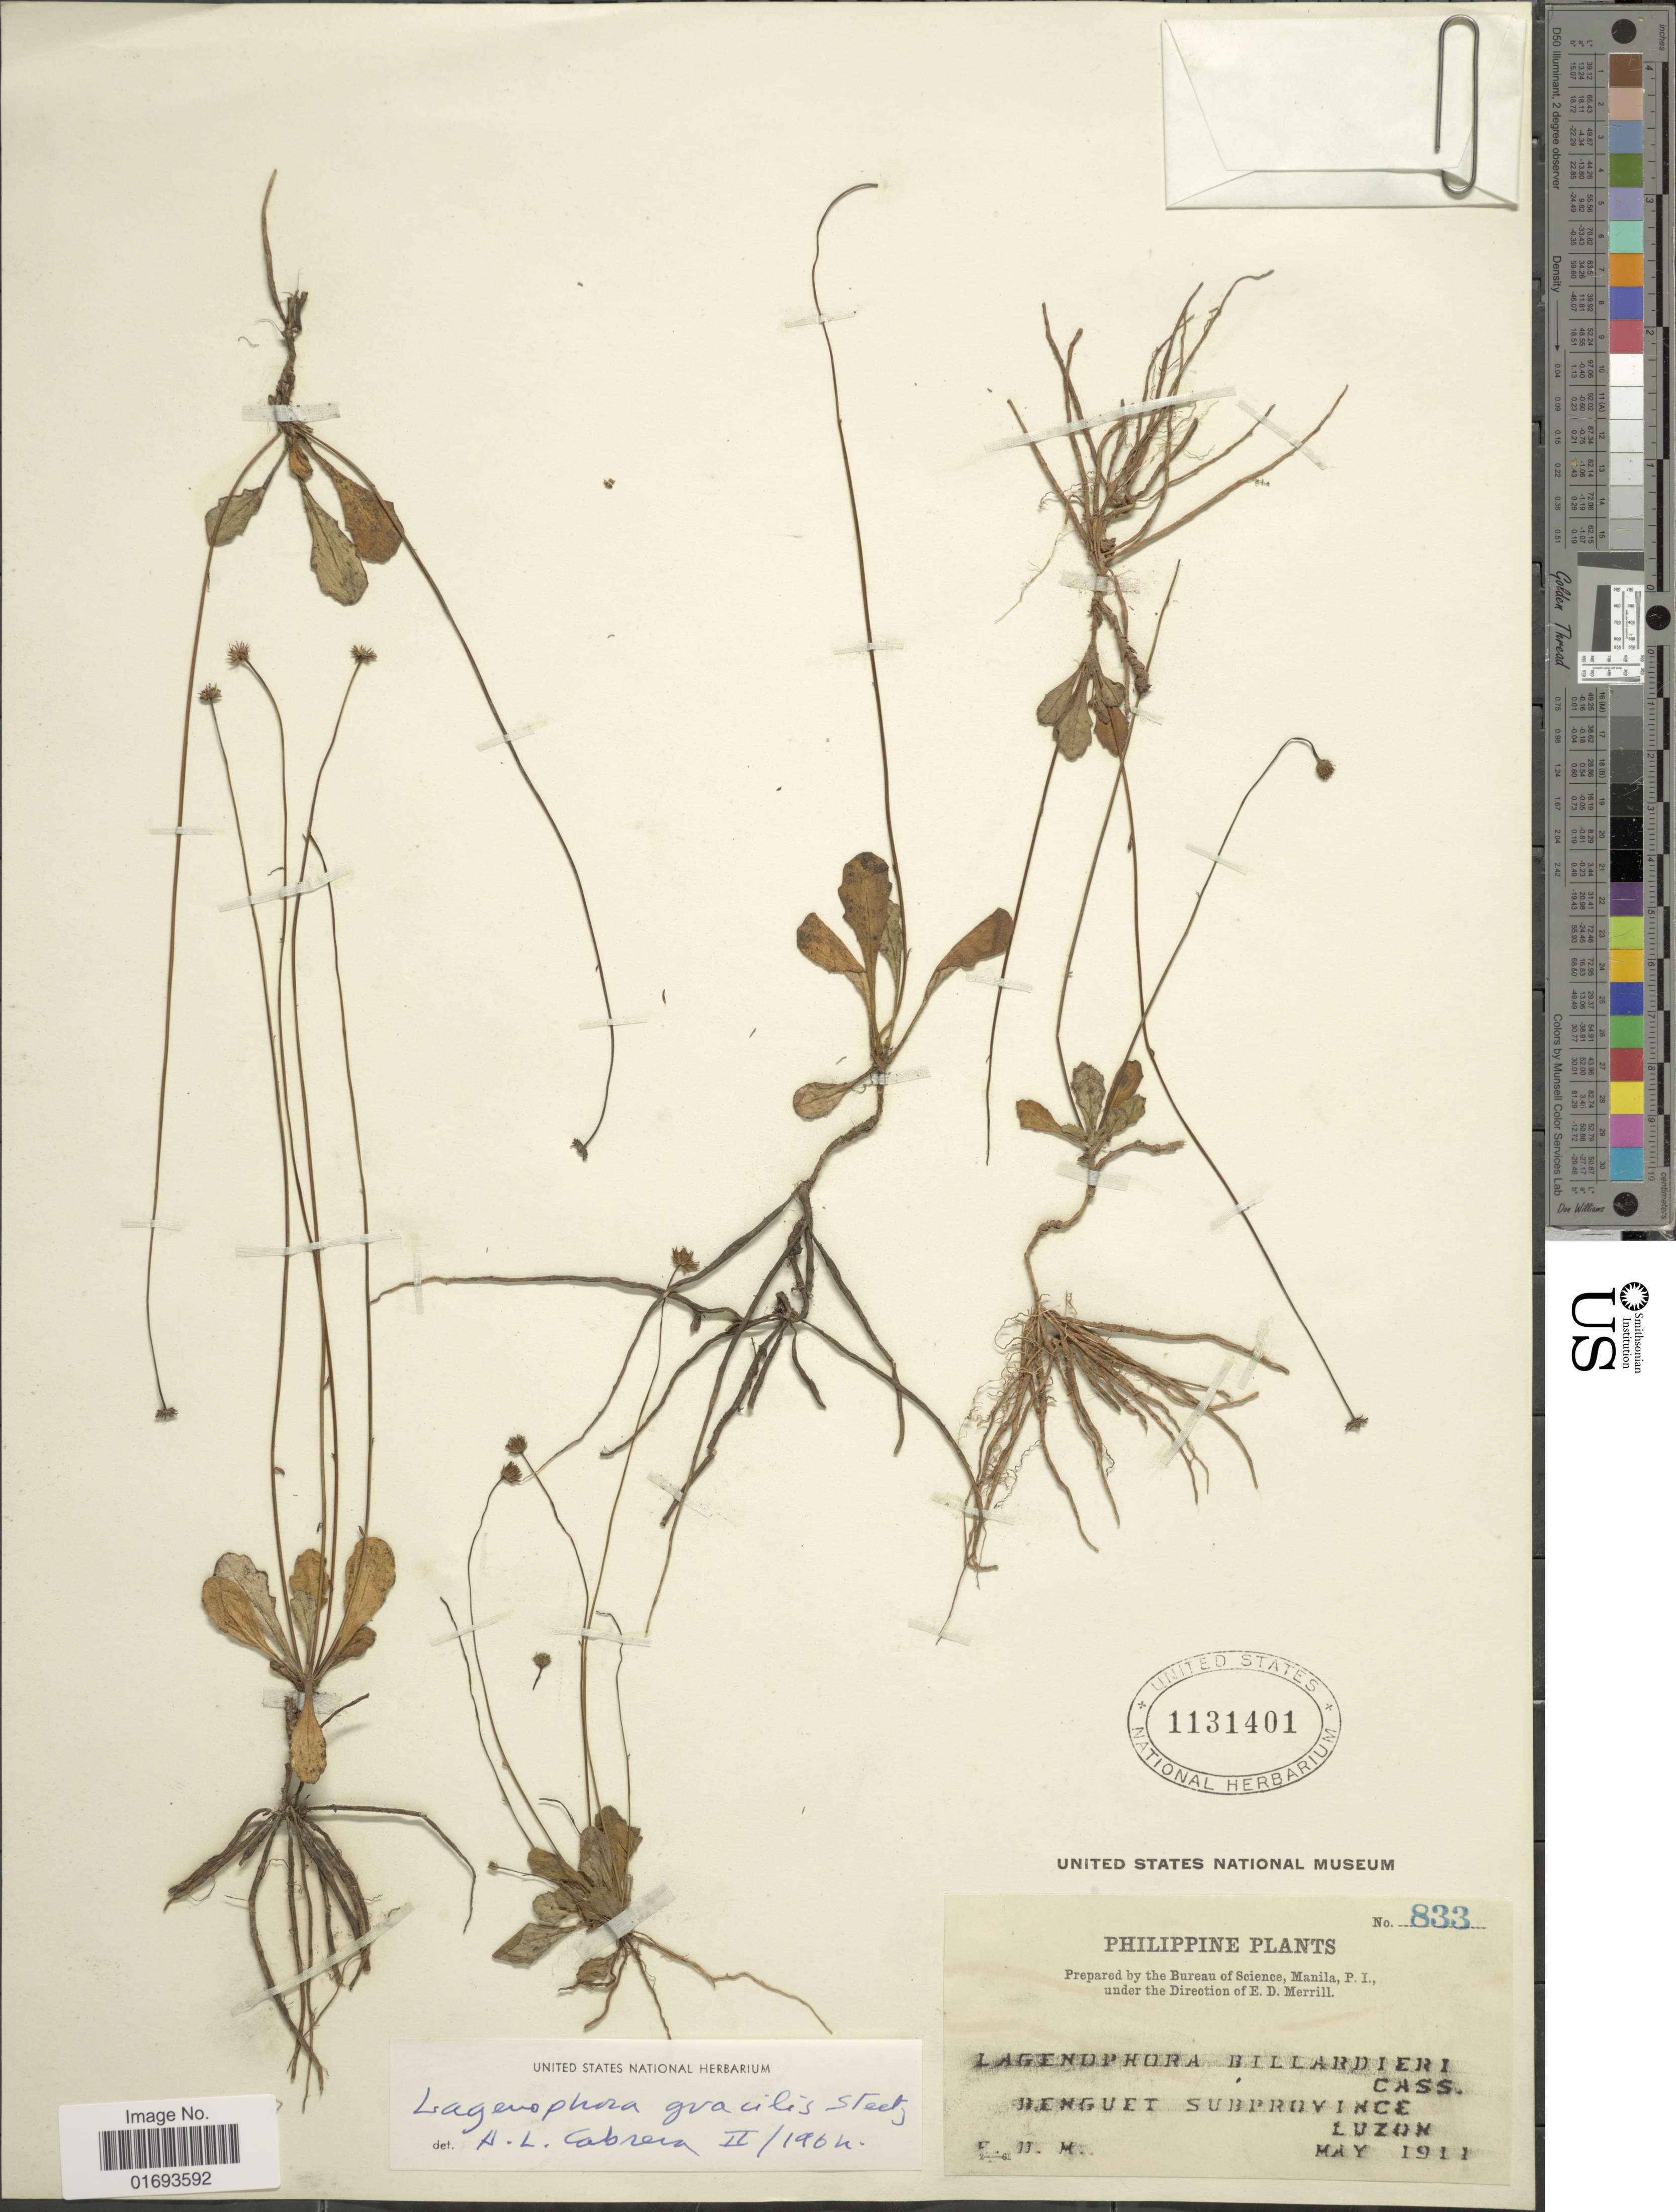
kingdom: Plantae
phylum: Tracheophyta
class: Magnoliopsida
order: Asterales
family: Asteraceae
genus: Lagenophora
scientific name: Lagenophora gracilis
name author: Steetz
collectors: E. D. Merrill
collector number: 833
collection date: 1911-05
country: Philippines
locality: Phillipine plants. Benguet Subprovince Luzon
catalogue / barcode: US 1131401